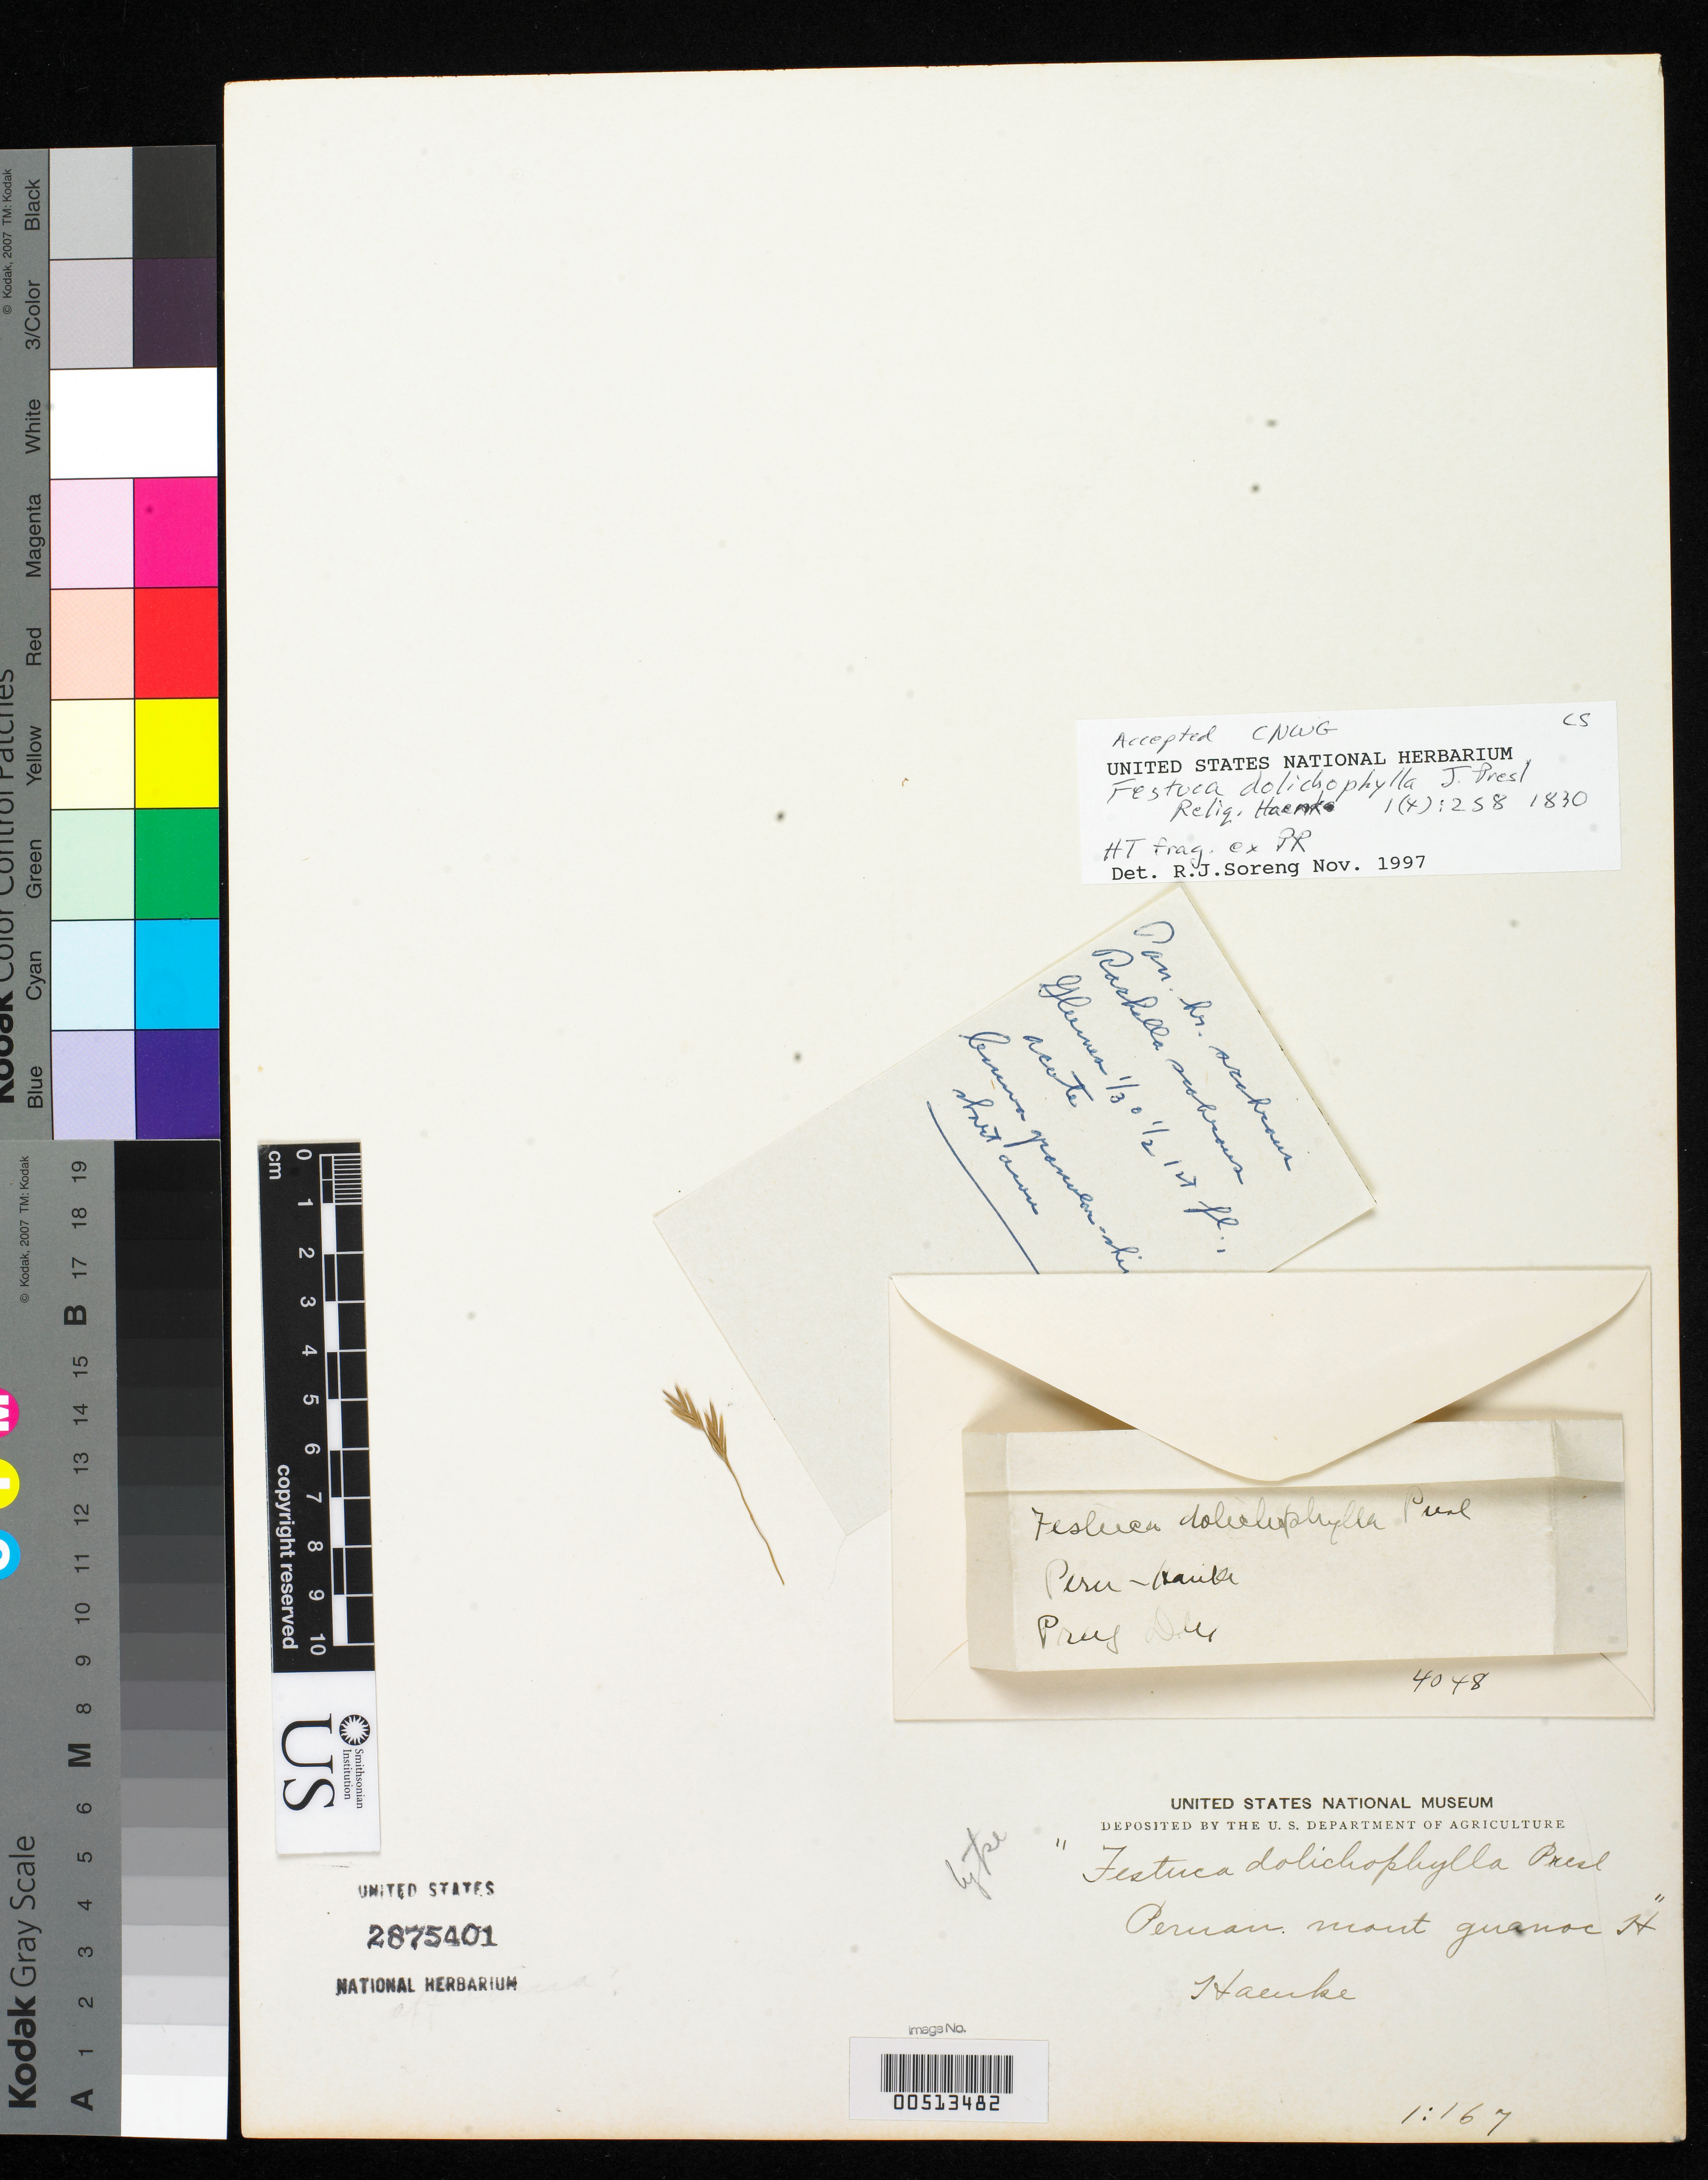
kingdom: Plantae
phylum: Tracheophyta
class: Liliopsida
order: Poales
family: Poaceae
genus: Festuca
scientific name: Festuca dolichophylla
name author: J. Presl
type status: Type Fragment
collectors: T. P. X. Haenke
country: Peru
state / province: San Martín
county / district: Mariscal Cáceres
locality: Rio Huallaga, margen Derecha del; Balsa Probana; dtto. Tocache Nuevo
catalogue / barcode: US 2875401